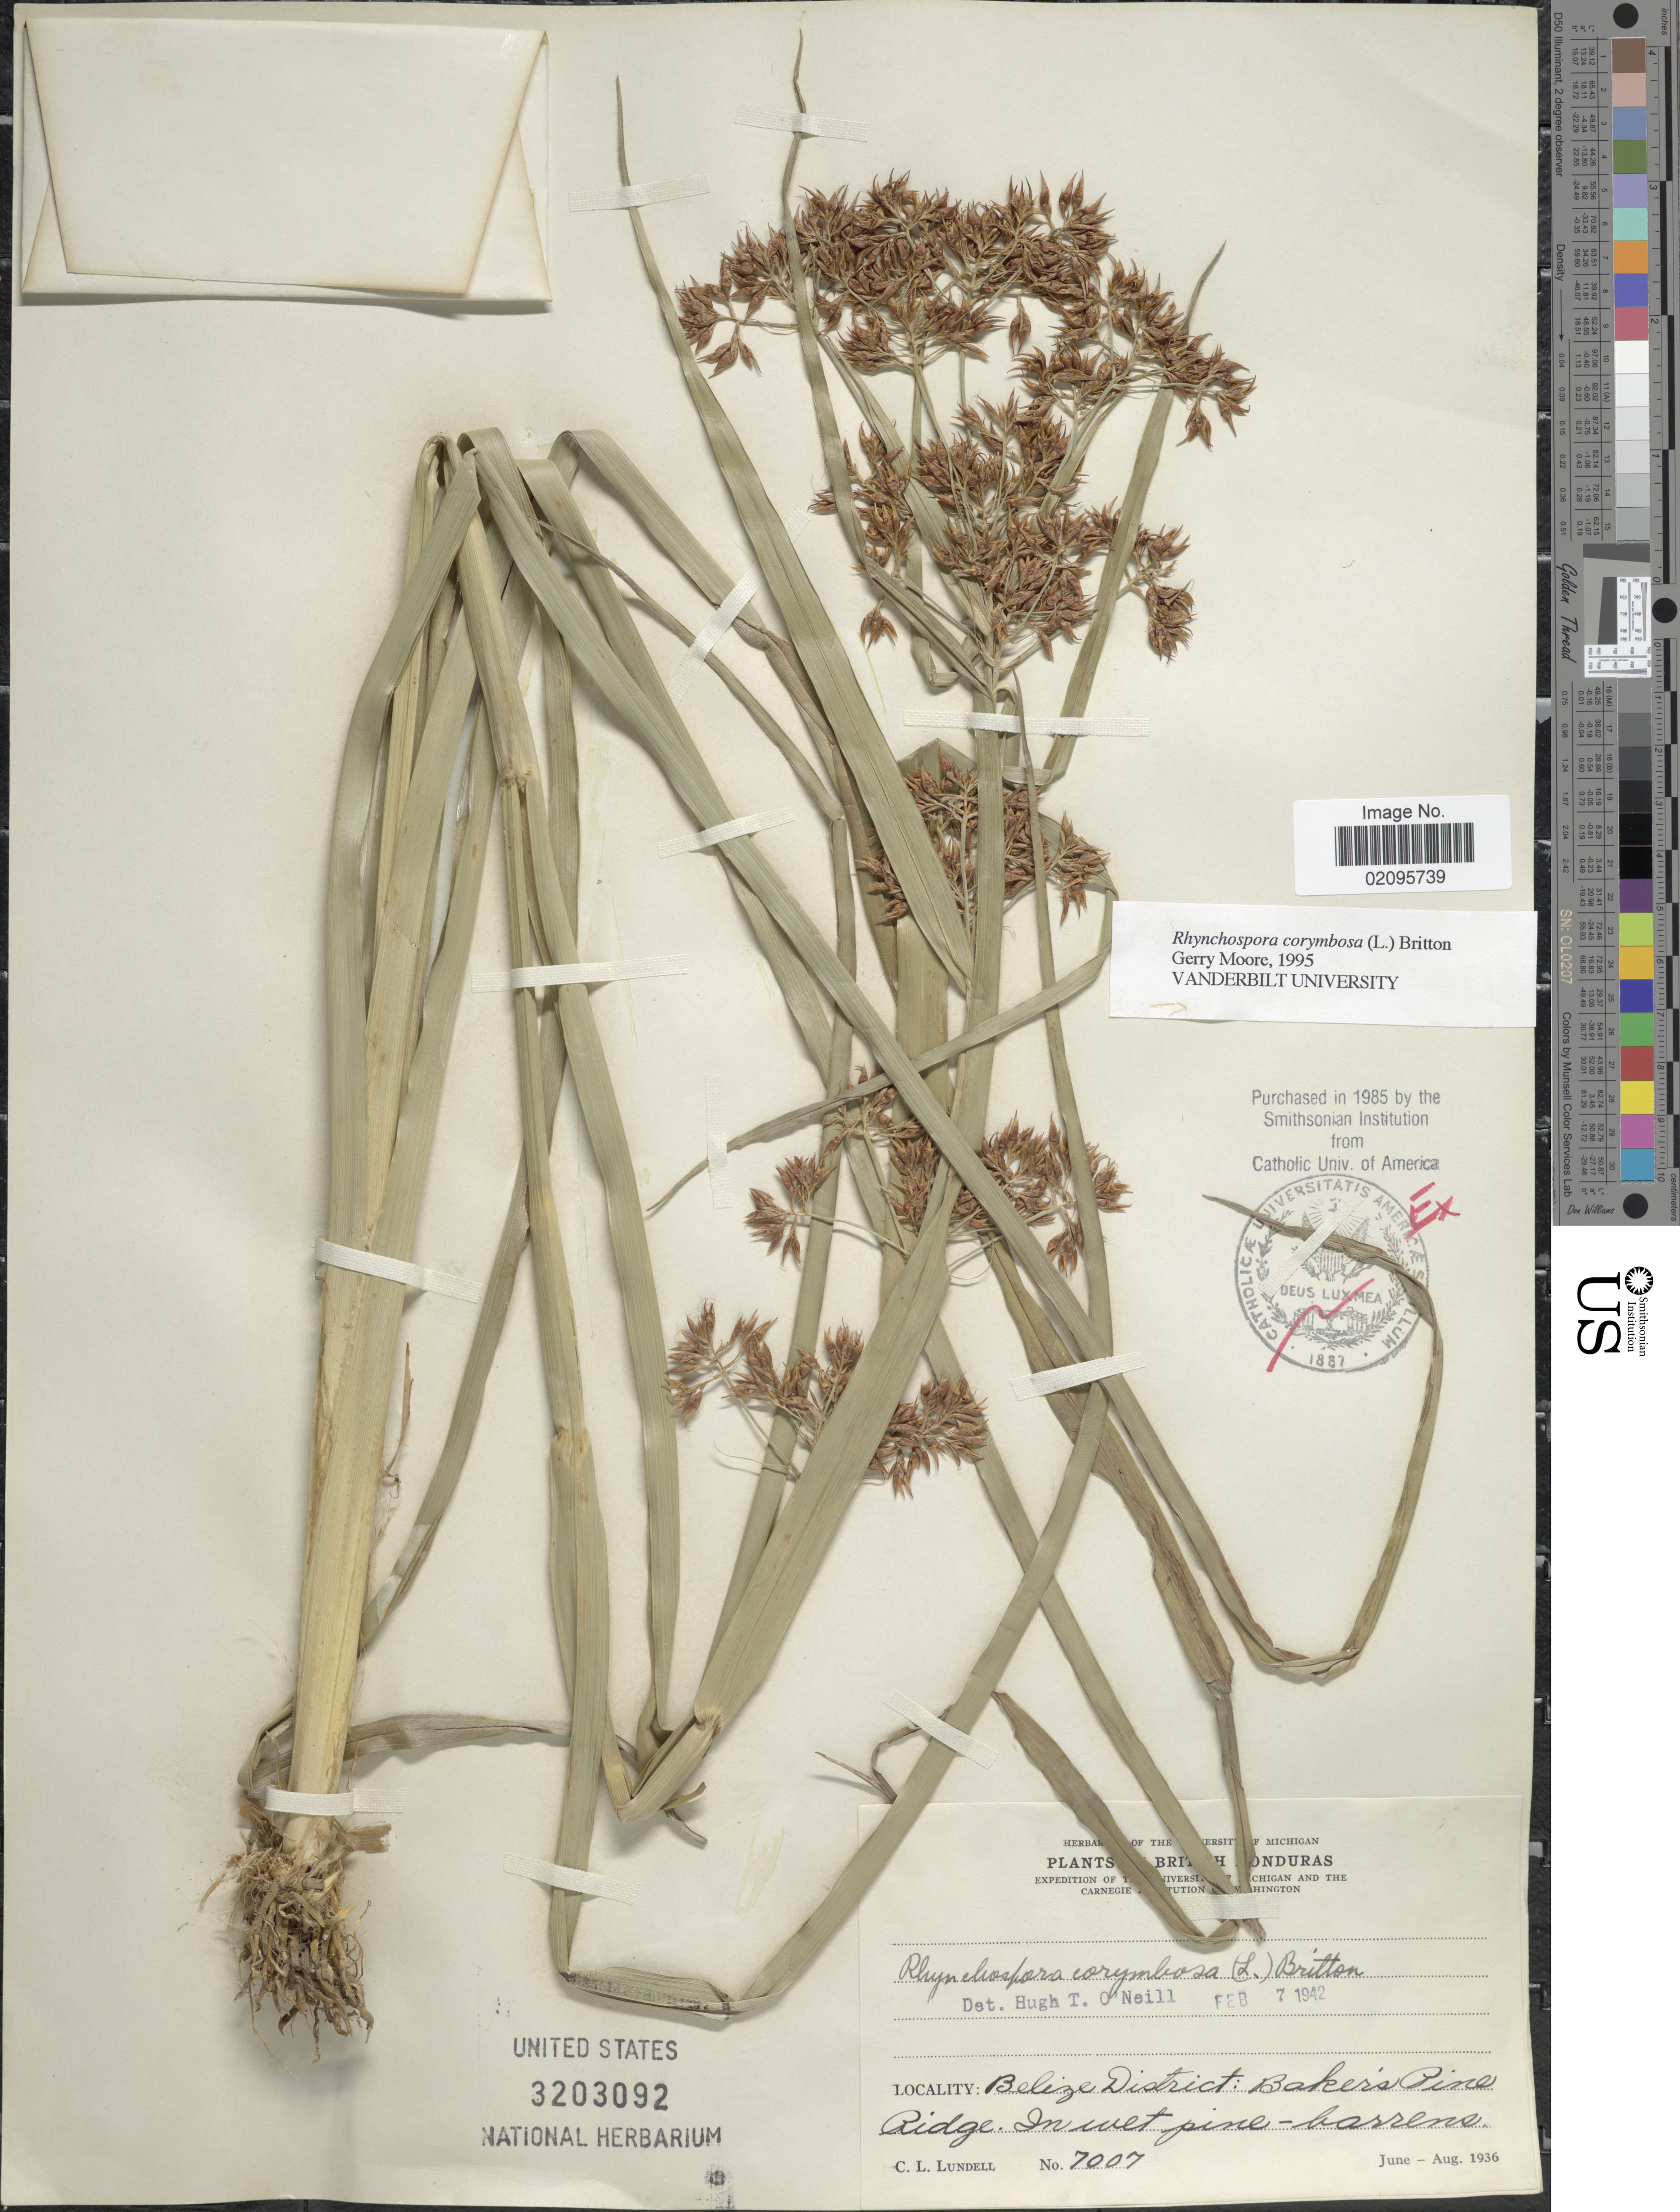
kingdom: Plantae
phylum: Tracheophyta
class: Liliopsida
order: Poales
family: Cyperaceae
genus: Rhynchospora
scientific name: Rhynchospora organensis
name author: C.B. Clarke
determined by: Weber, P., (ICN), Universidade Federal do Rio Grande do Sul (BRAZIL)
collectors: C. L. Lundell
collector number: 7007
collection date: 1936-06/1936-08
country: Belize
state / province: Belize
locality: British Honduras, Baker's Pine Ridge, in wet pine-barrens.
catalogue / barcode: US 3203092